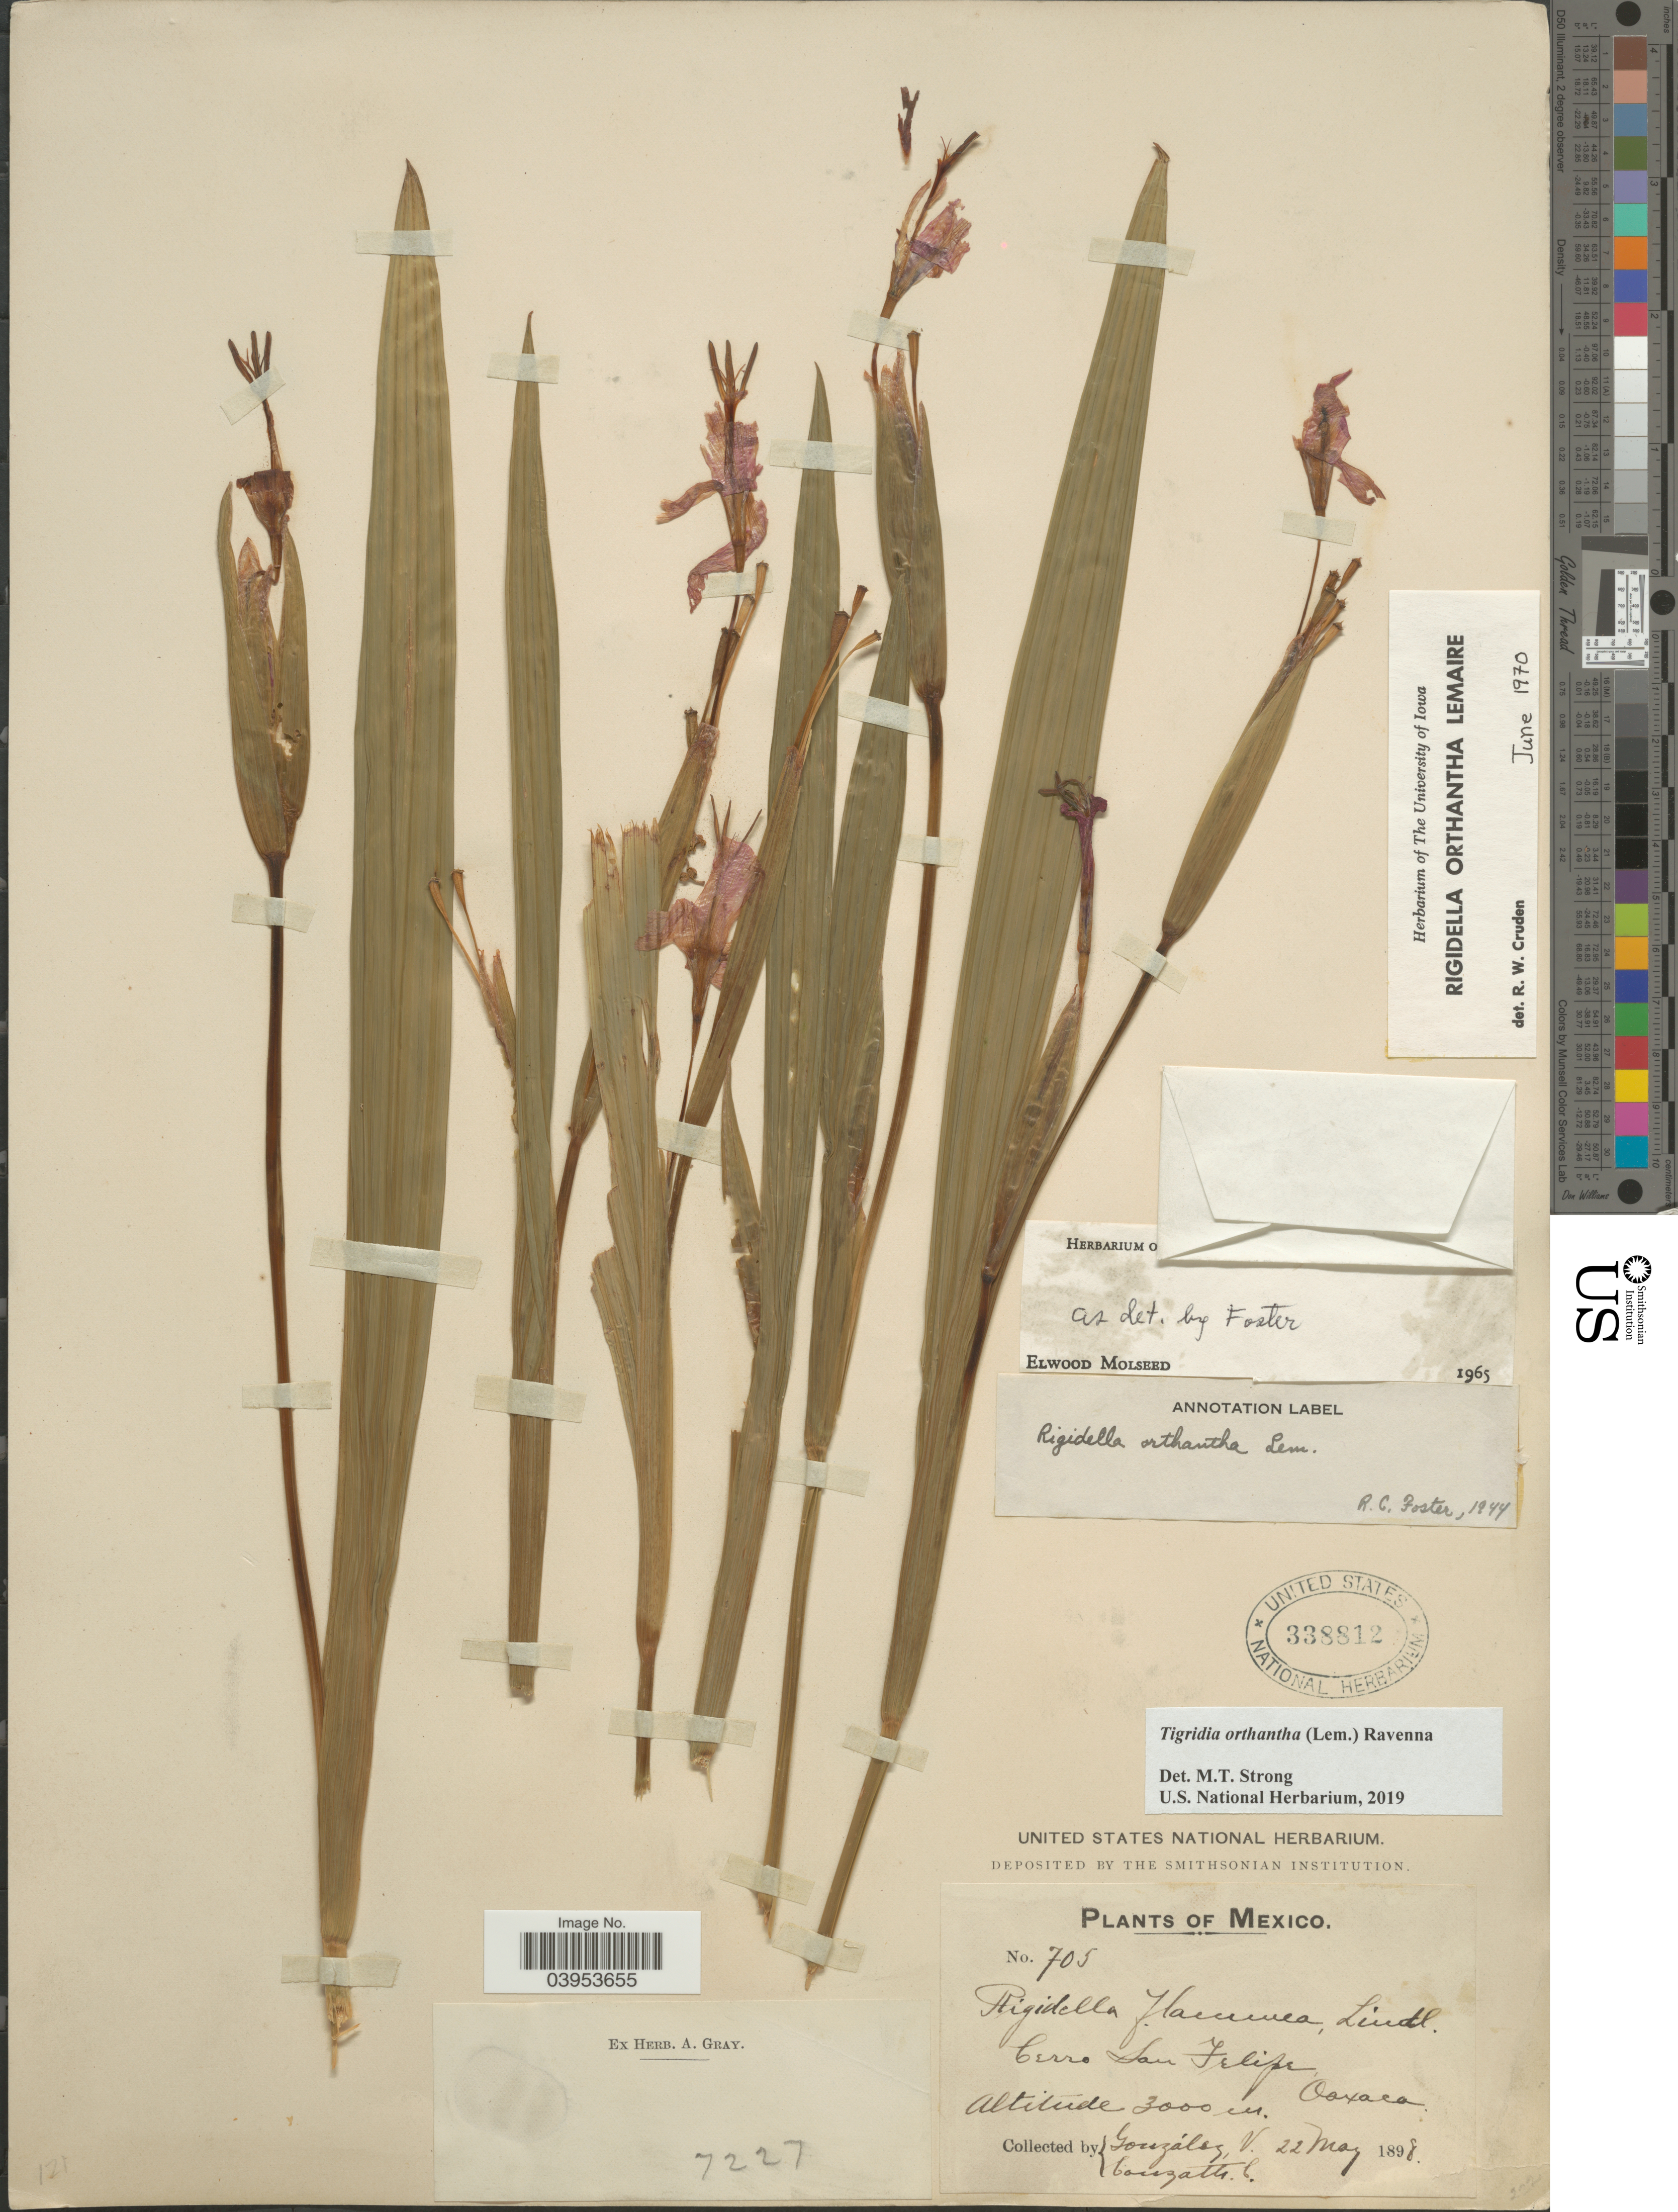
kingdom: Plantae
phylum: Tracheophyta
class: Liliopsida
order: Asparagales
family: Iridaceae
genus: Tigridia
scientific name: Tigridia orthantha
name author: (Lem.) Ravenna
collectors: V. Gonzales & C. Conzatti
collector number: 705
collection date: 1898-05-22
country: Mexico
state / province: Oaxaca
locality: Cerro San Felipe.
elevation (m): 3000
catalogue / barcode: US 338812